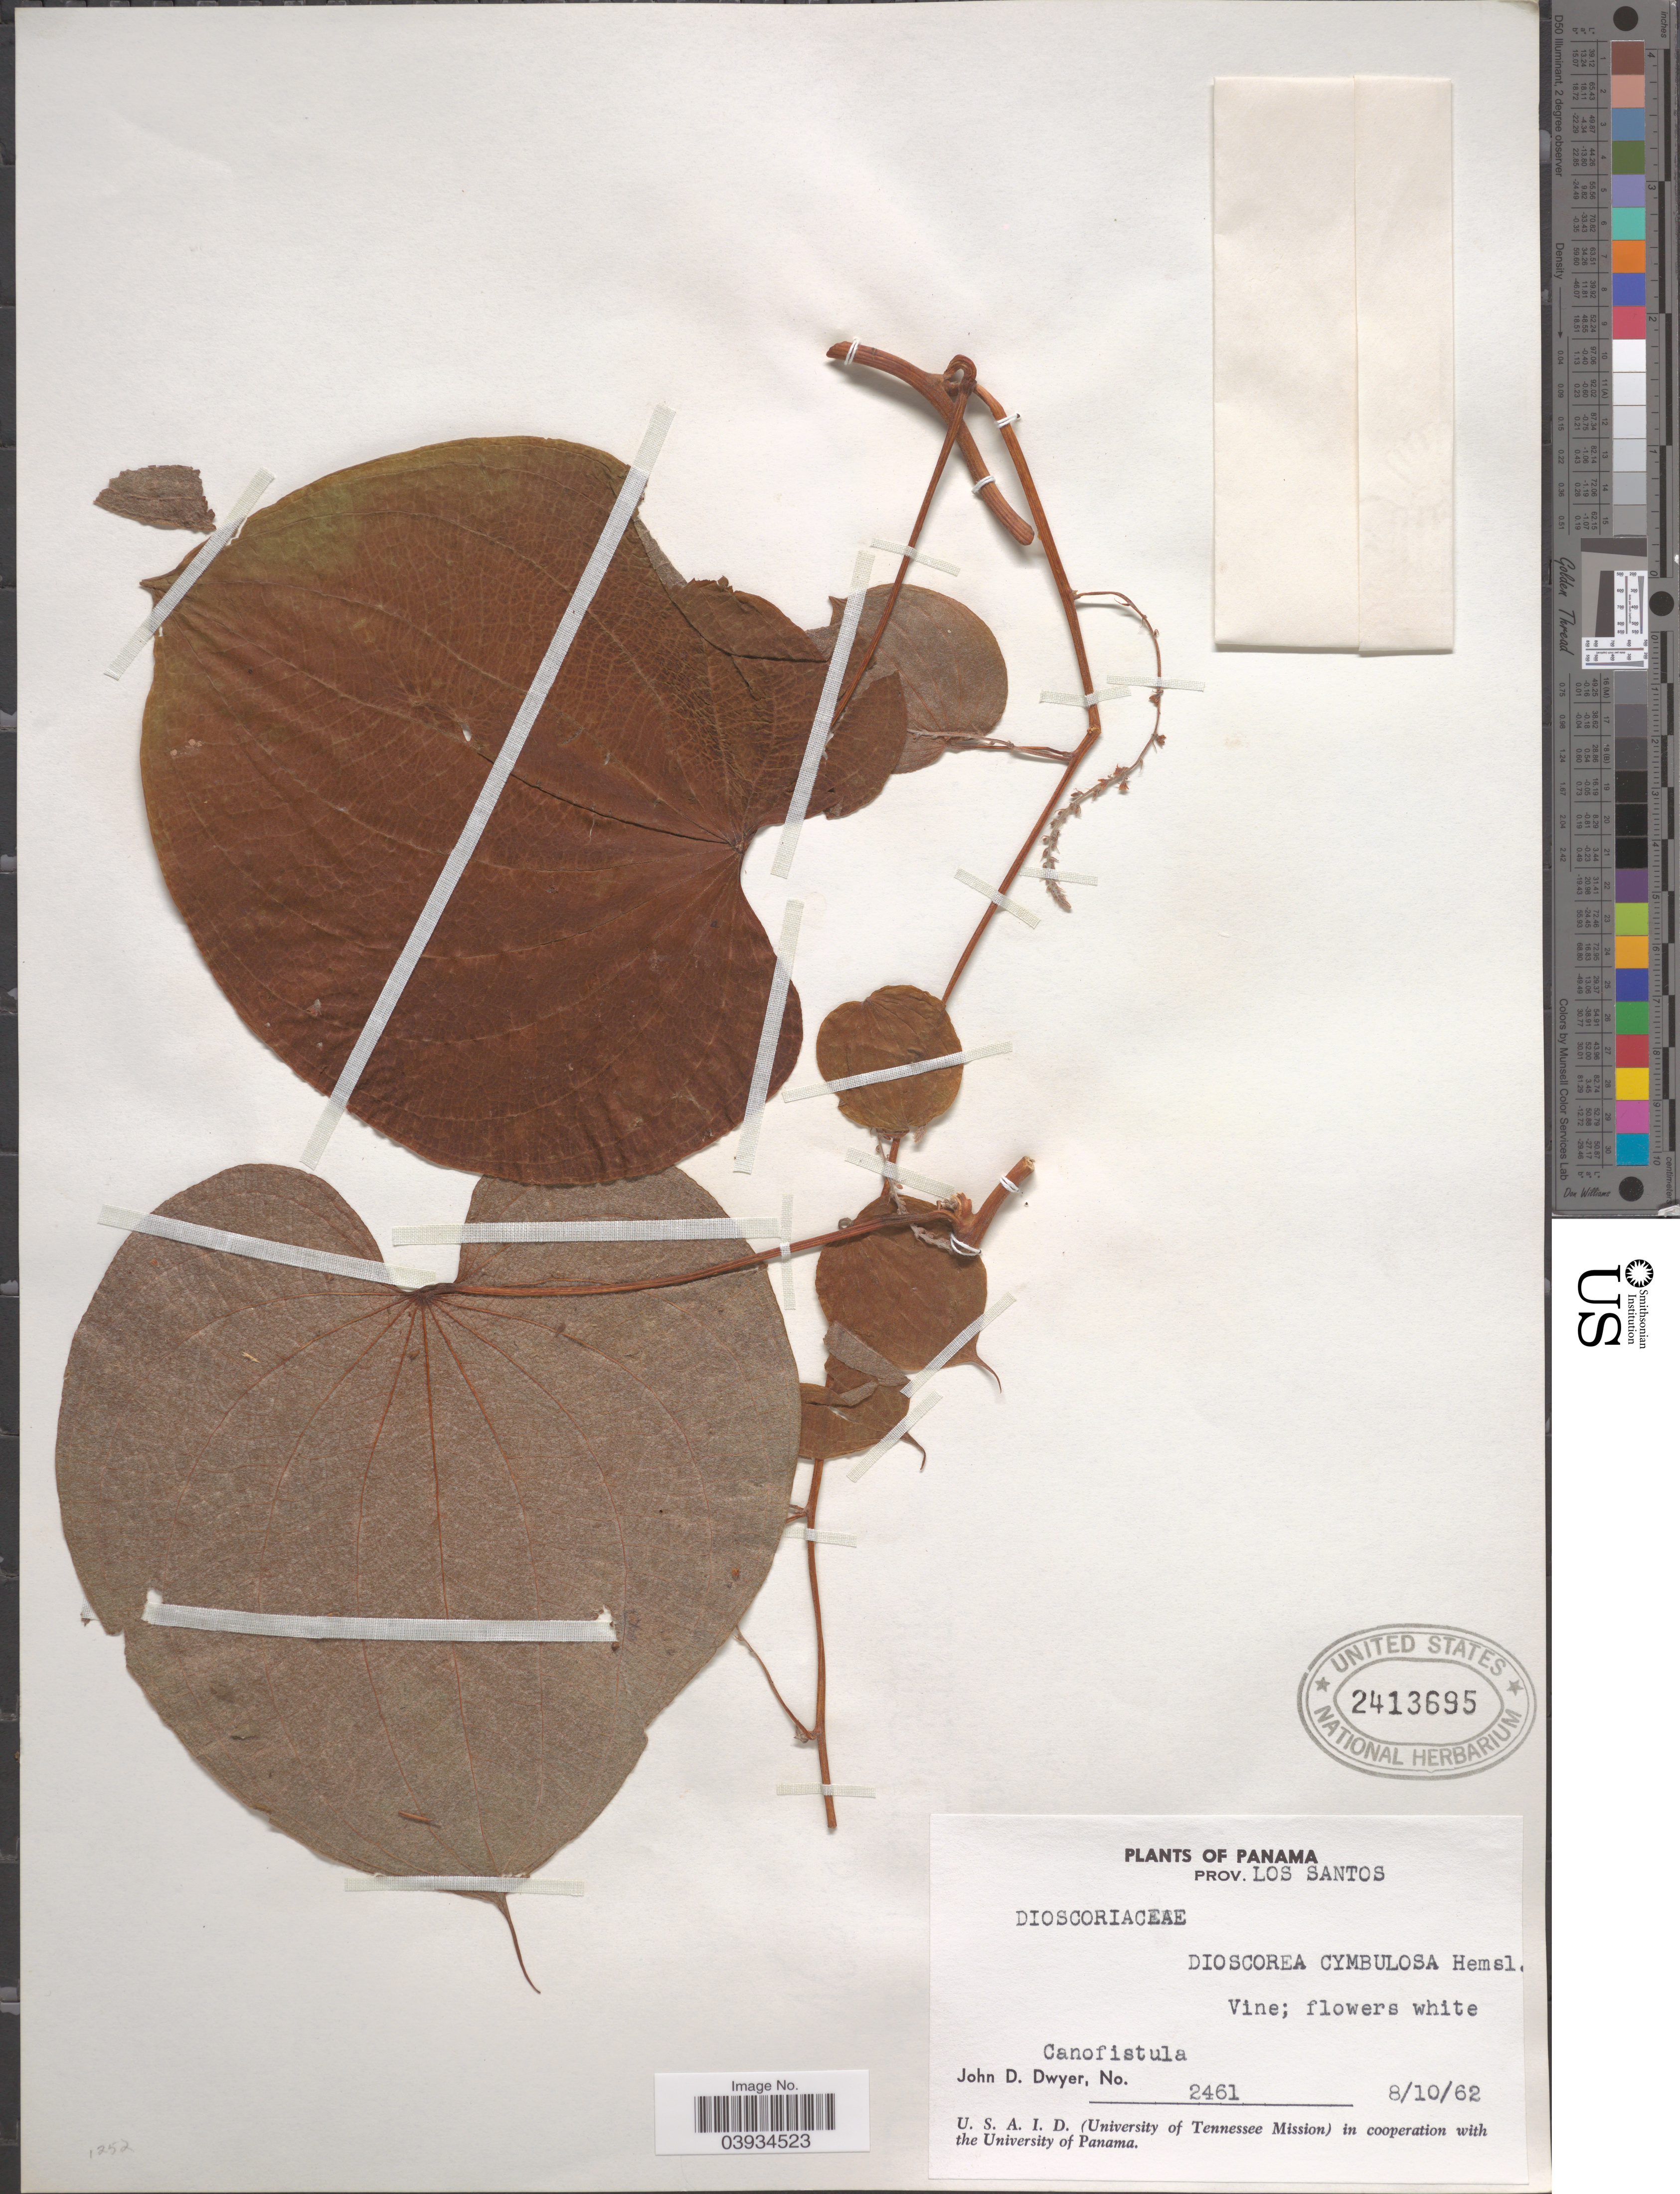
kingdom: Plantae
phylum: Tracheophyta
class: Liliopsida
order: Dioscoreales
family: Dioscoreaceae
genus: Dioscorea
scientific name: Dioscorea cymosula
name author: Hemsl.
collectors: J. D. Dwyer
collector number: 2461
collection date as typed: Transcribed d/m/y: 8/10/62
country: Panama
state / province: Los Santos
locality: Canofistula.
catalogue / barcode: US 2413695